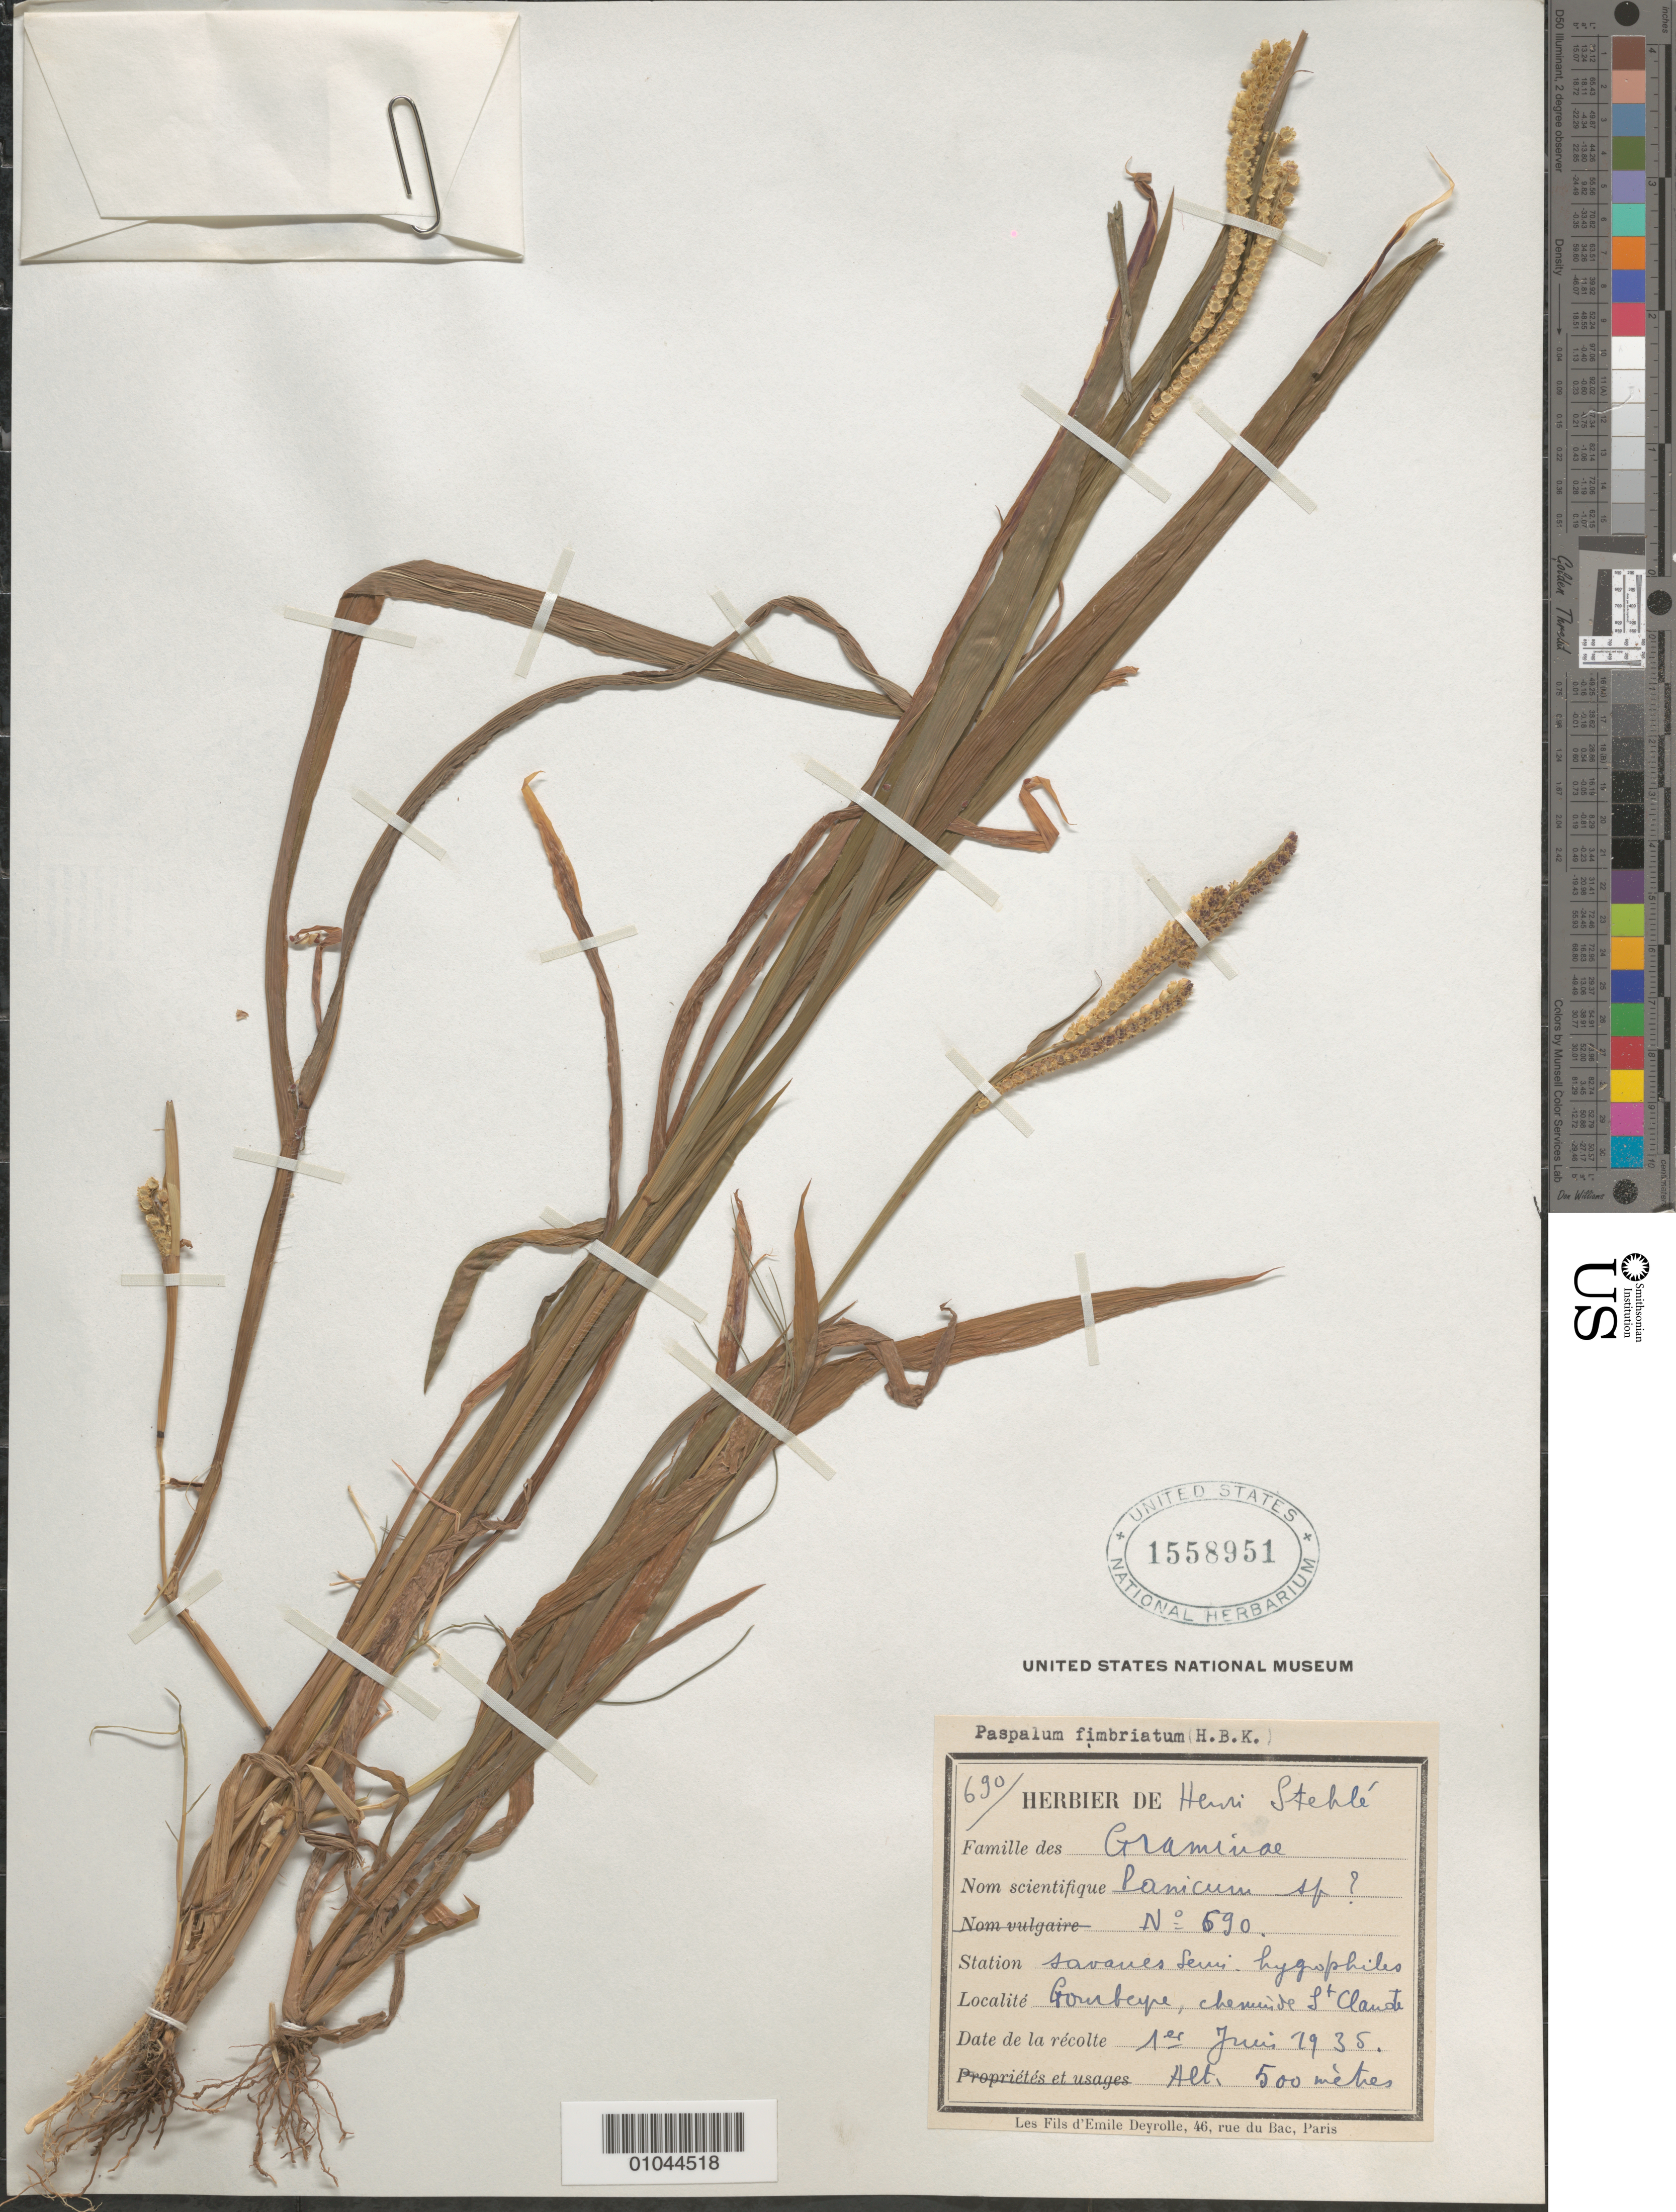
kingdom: Plantae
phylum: Tracheophyta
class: Liliopsida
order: Poales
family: Poaceae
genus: Paspalum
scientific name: Paspalum fimbriatum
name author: Kunth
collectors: H. Stehlé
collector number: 690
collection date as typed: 01 Jun 1935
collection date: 1935-06-01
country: Guadeloupe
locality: Chemide St. Claude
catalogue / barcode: US 1558951